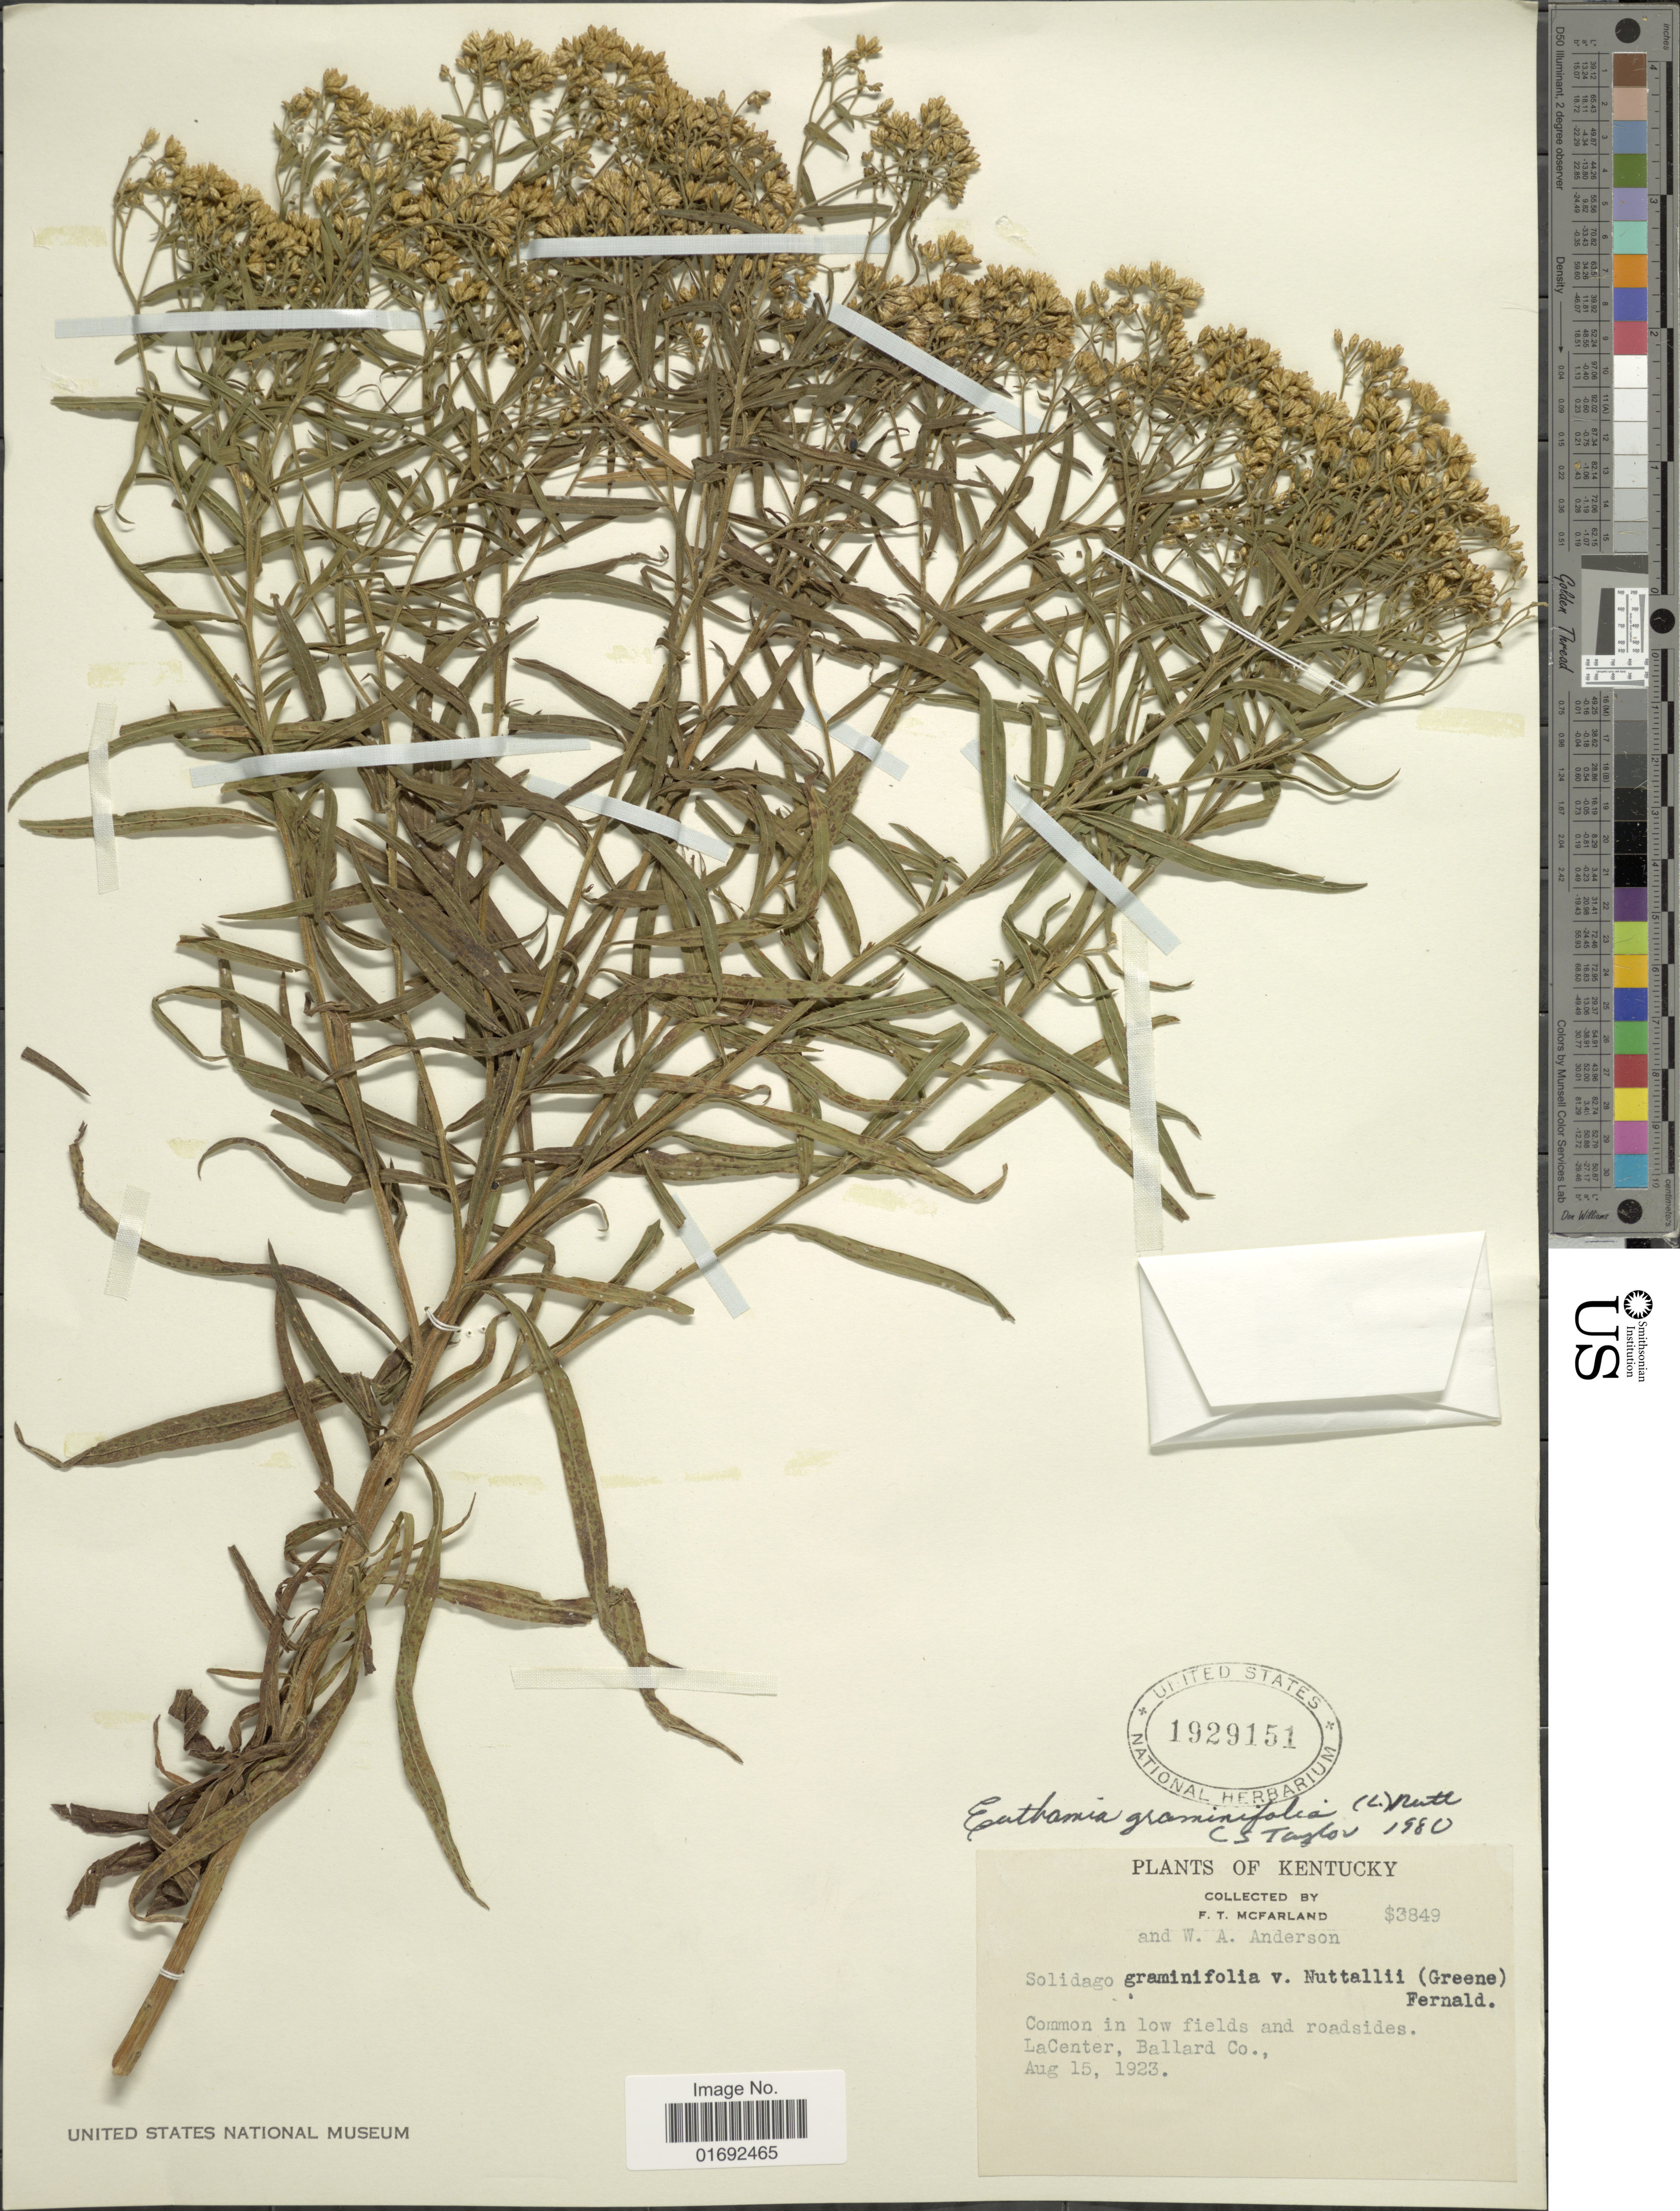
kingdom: Plantae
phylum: Tracheophyta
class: Magnoliopsida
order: Asterales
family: Asteraceae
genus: Euthamia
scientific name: Euthamia graminifolia var. nuttalii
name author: (S.W. Greene) W. Stone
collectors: F. McFarland & W. A. Anderson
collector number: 3849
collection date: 1923-08-15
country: United States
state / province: Kentucky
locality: LaCenter, Ballard Co.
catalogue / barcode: US 1929151